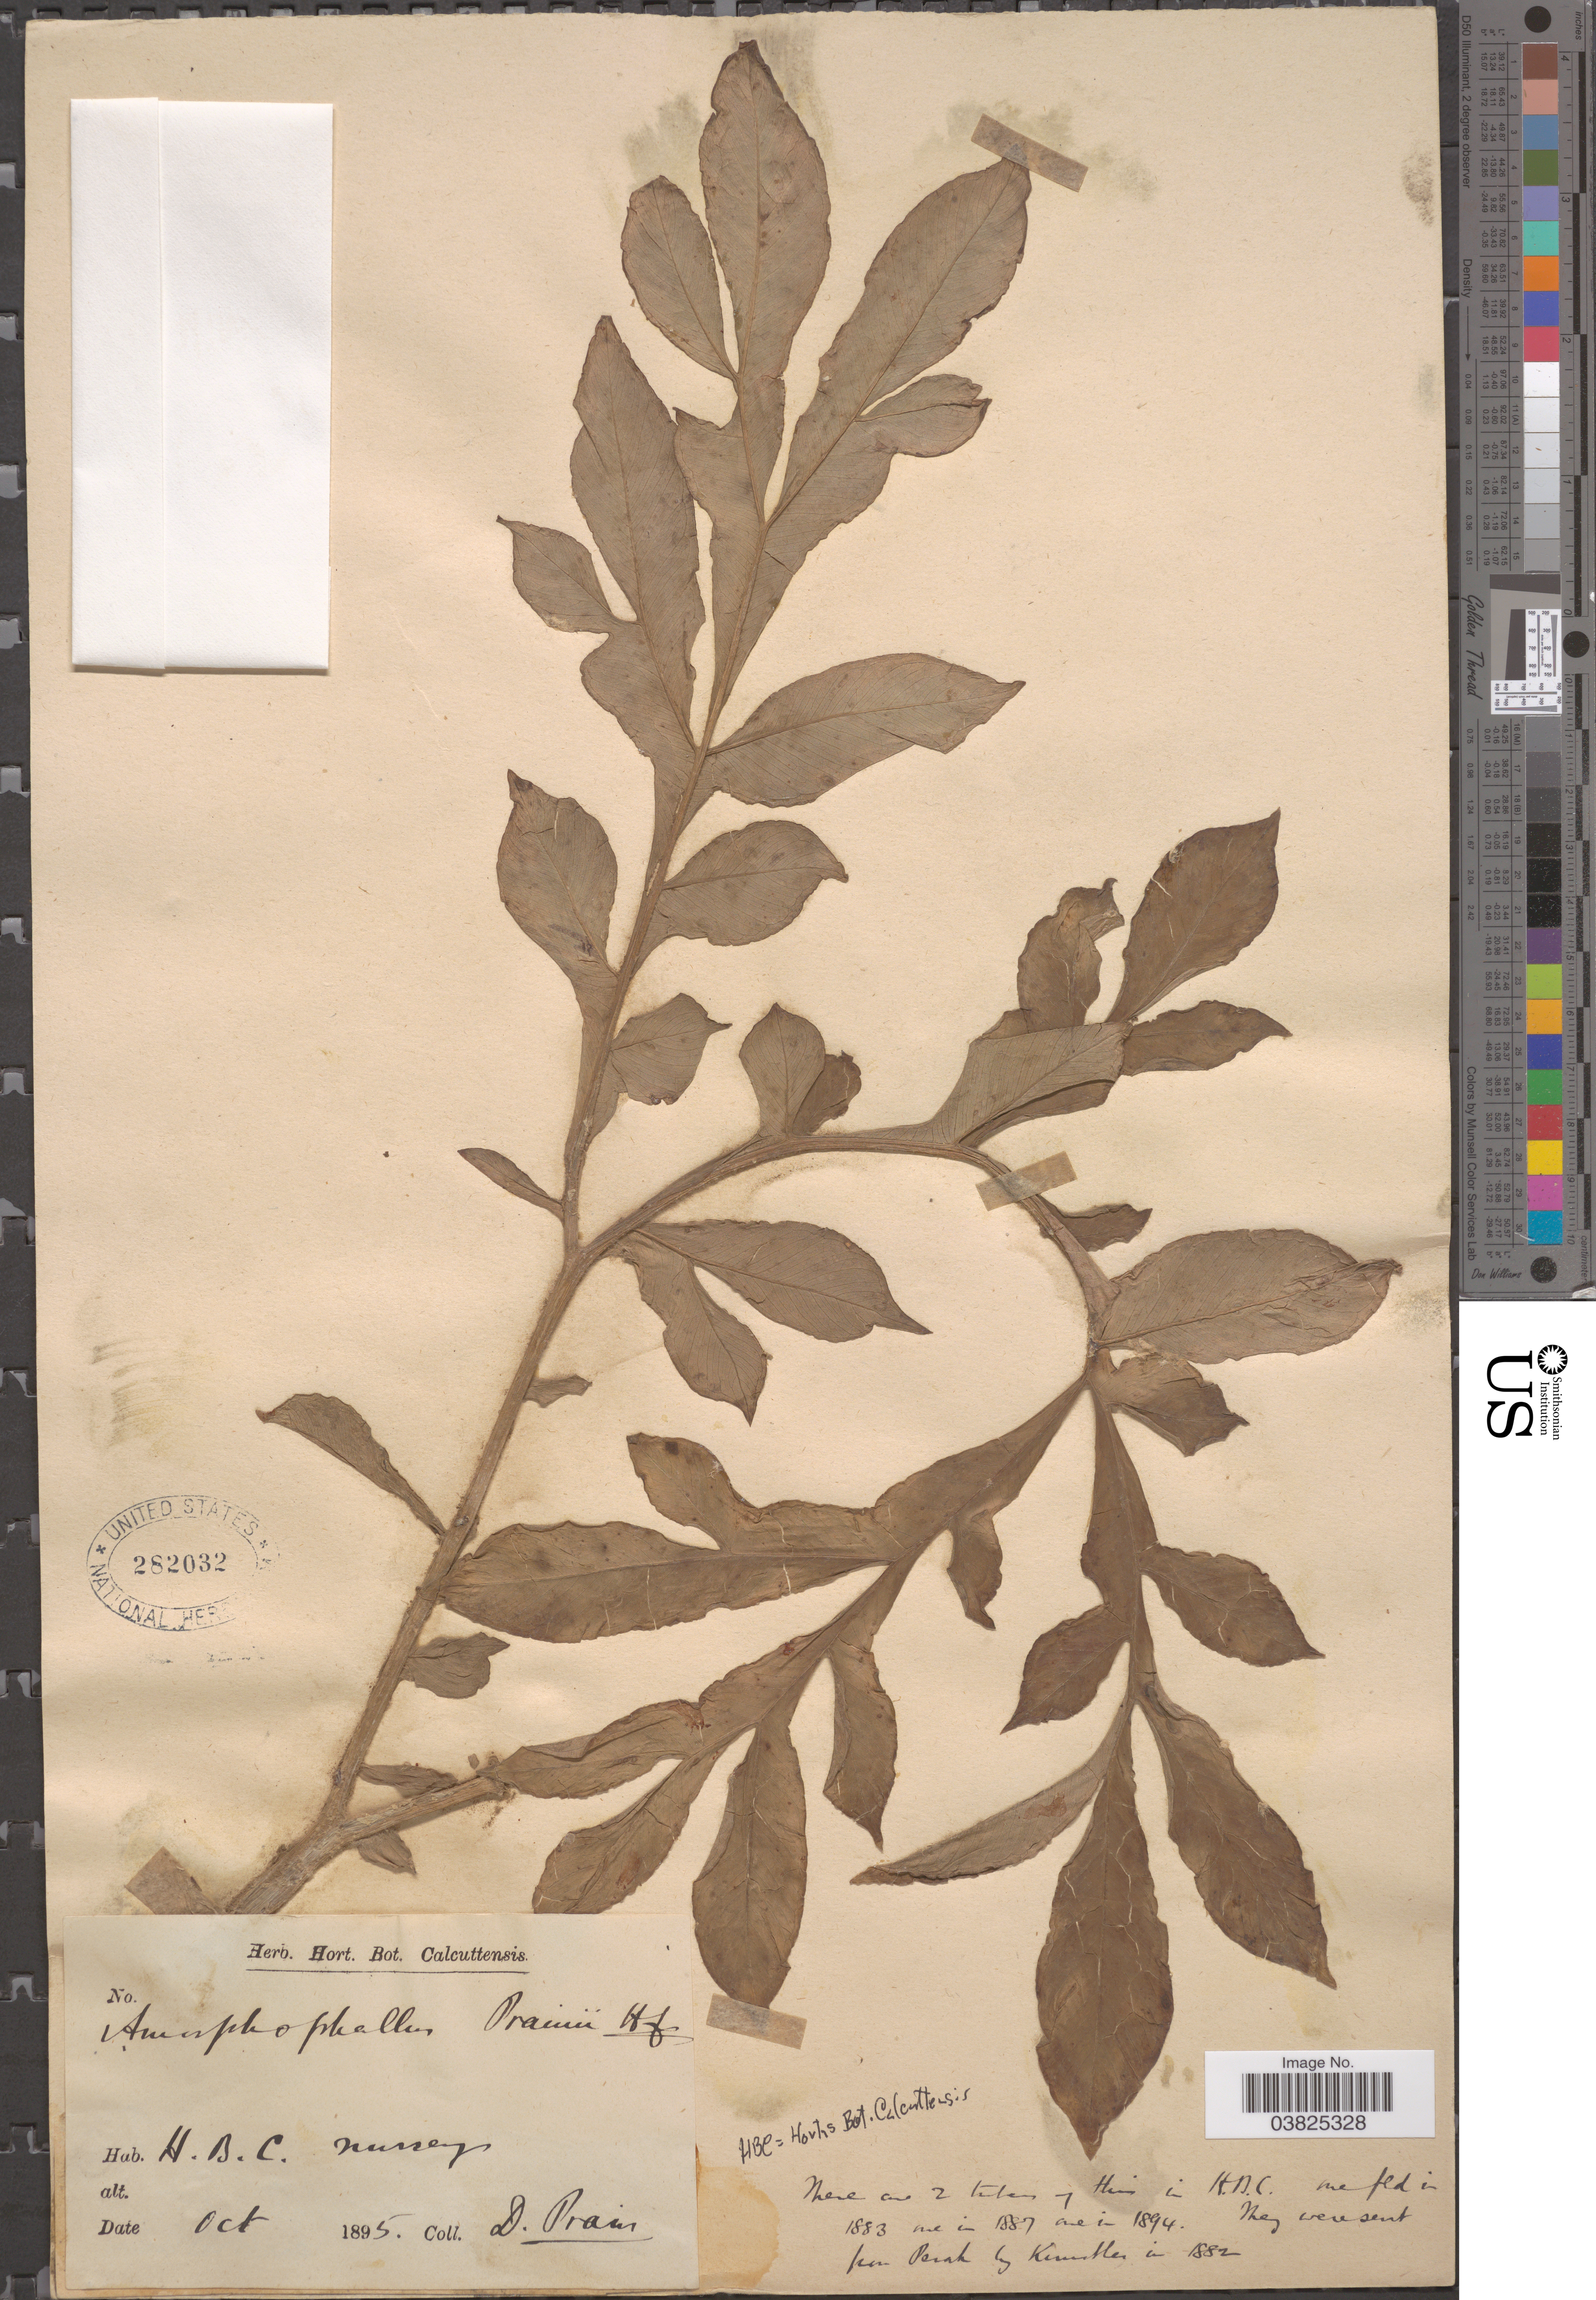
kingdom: Plantae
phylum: Tracheophyta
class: Liliopsida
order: Alismatales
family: Araceae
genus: Amorphophallus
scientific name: Amorphophallus prainii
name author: Hook. f.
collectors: D. Prain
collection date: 1895-10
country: India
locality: Hortis Bot. Calcuttensis, nursery.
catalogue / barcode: US 282032